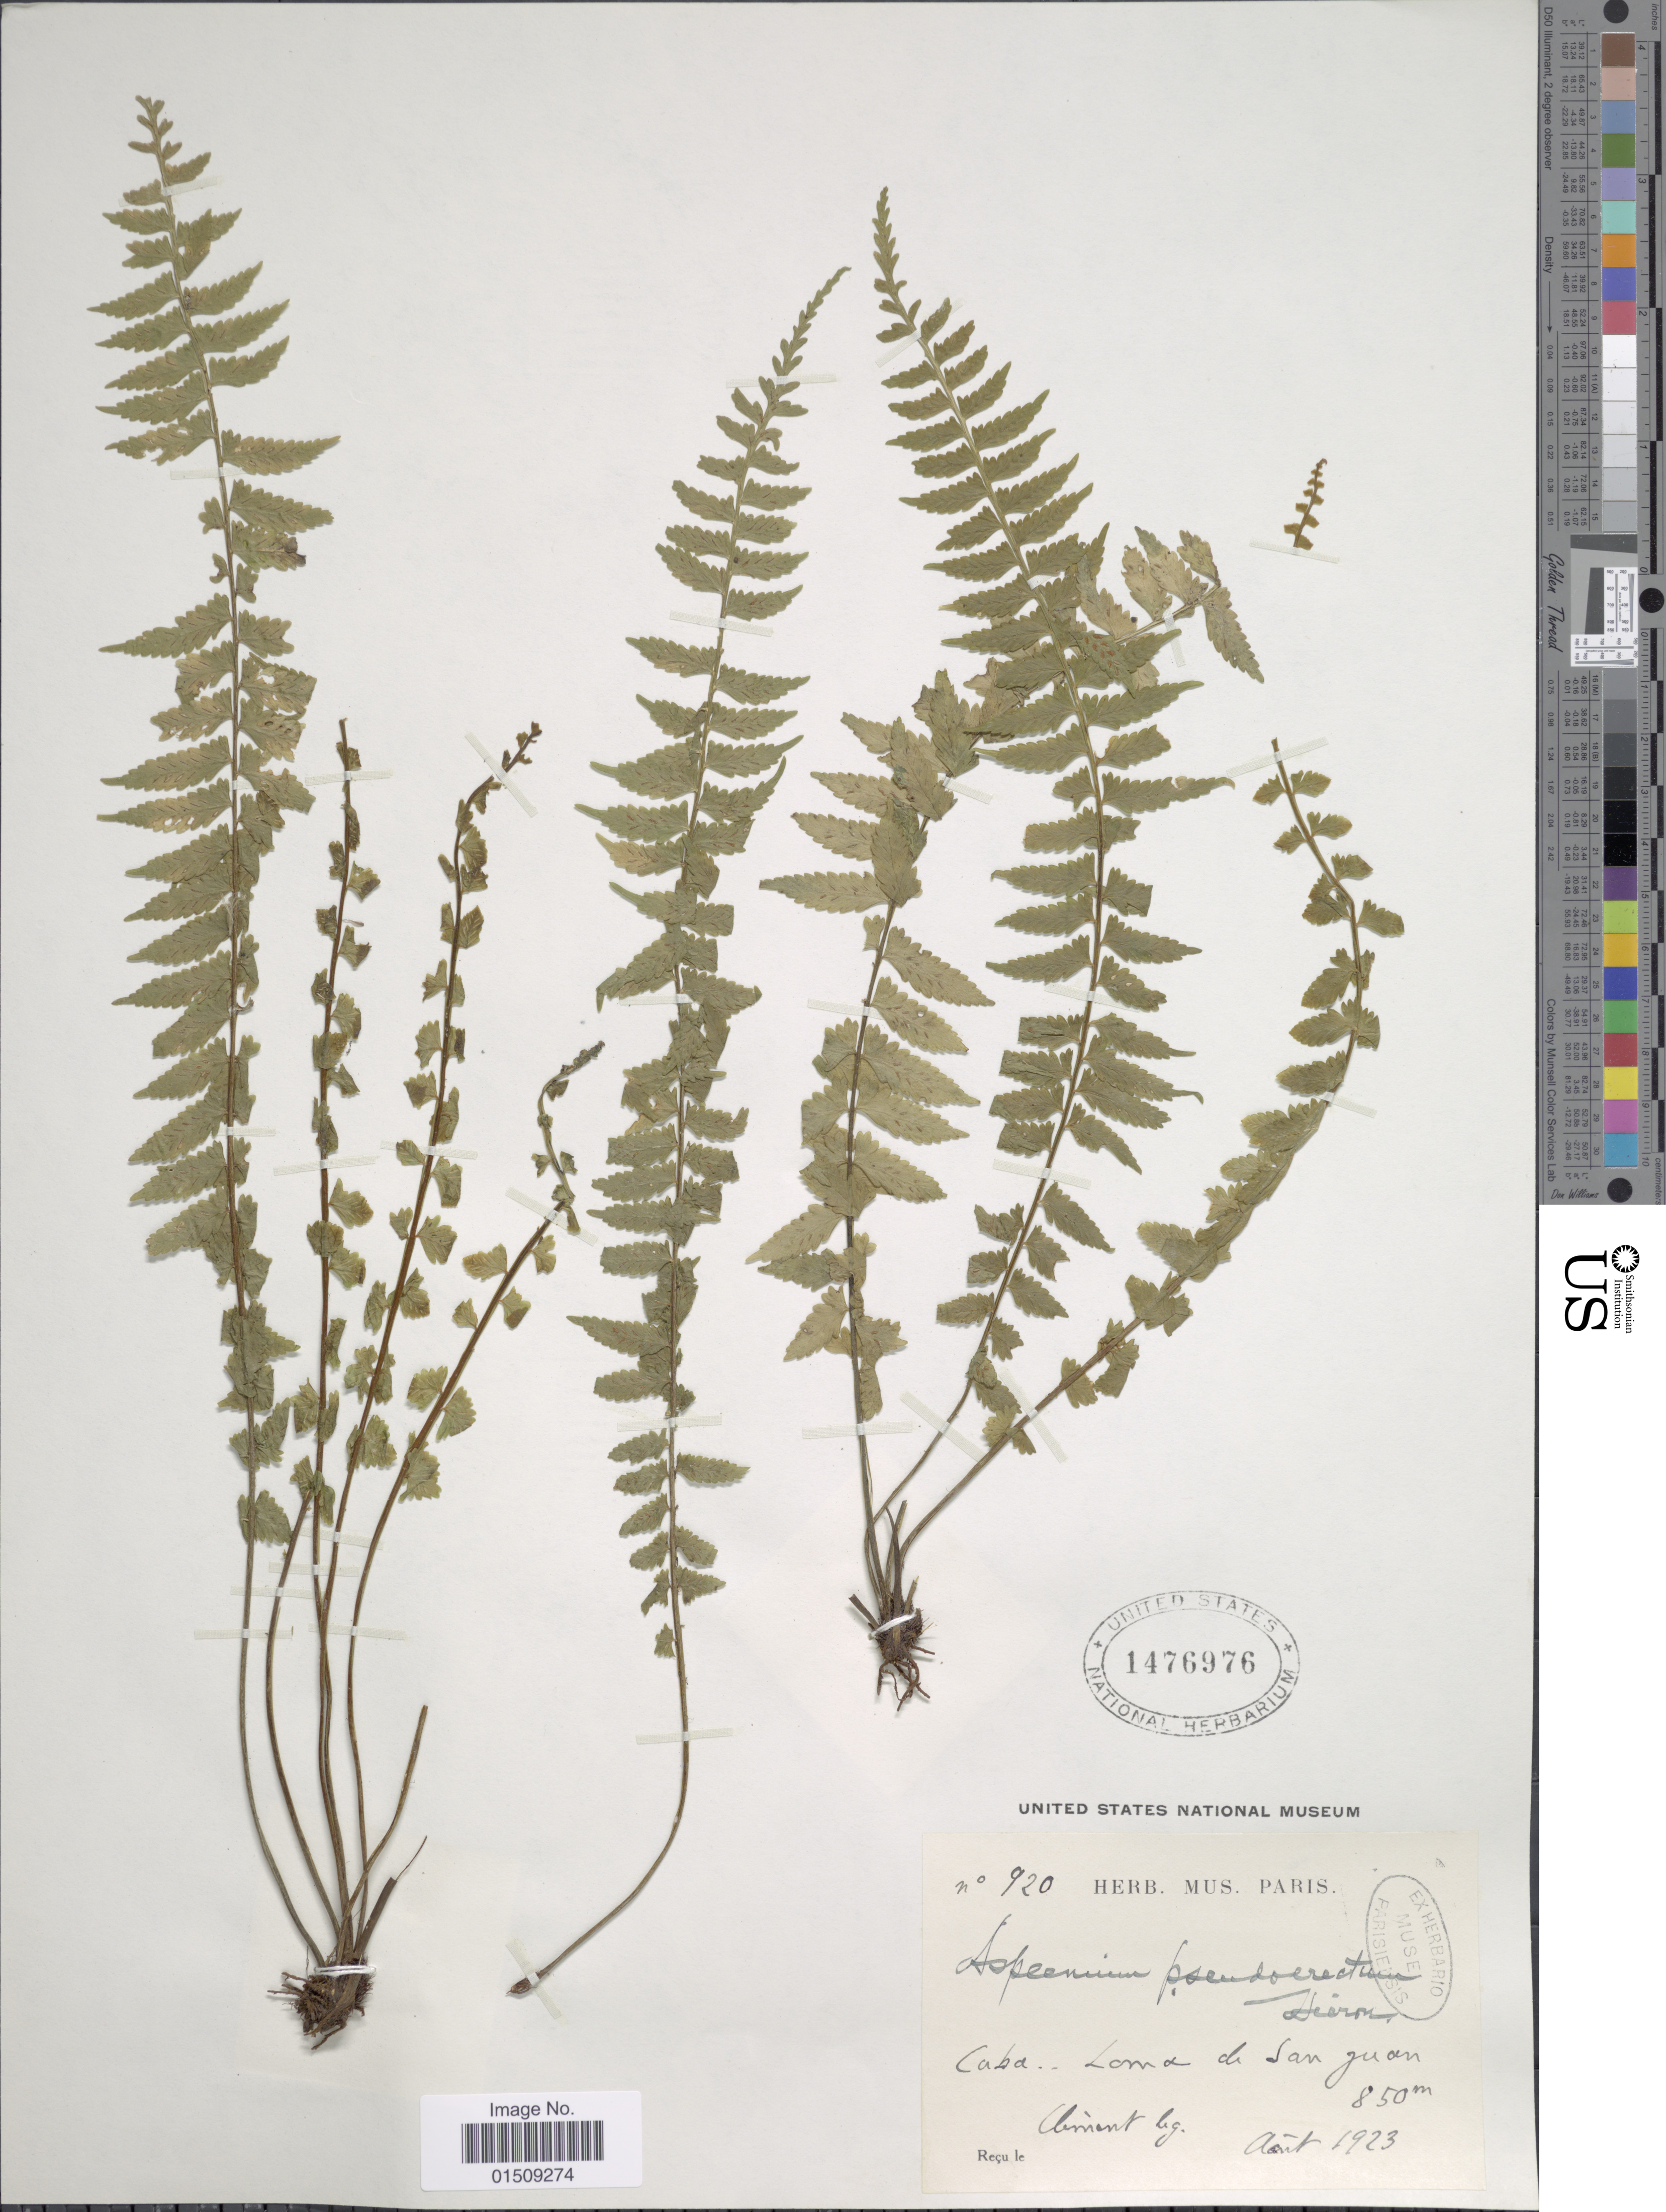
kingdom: Plantae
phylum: Tracheophyta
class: Polypodiopsida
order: Polypodiales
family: Aspleniaceae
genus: Asplenium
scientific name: Asplenium pteropus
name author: Kaulf.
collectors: -. Clement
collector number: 920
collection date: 1923-08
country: Cuba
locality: Loma de San Juan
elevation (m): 850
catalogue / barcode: US 1476976